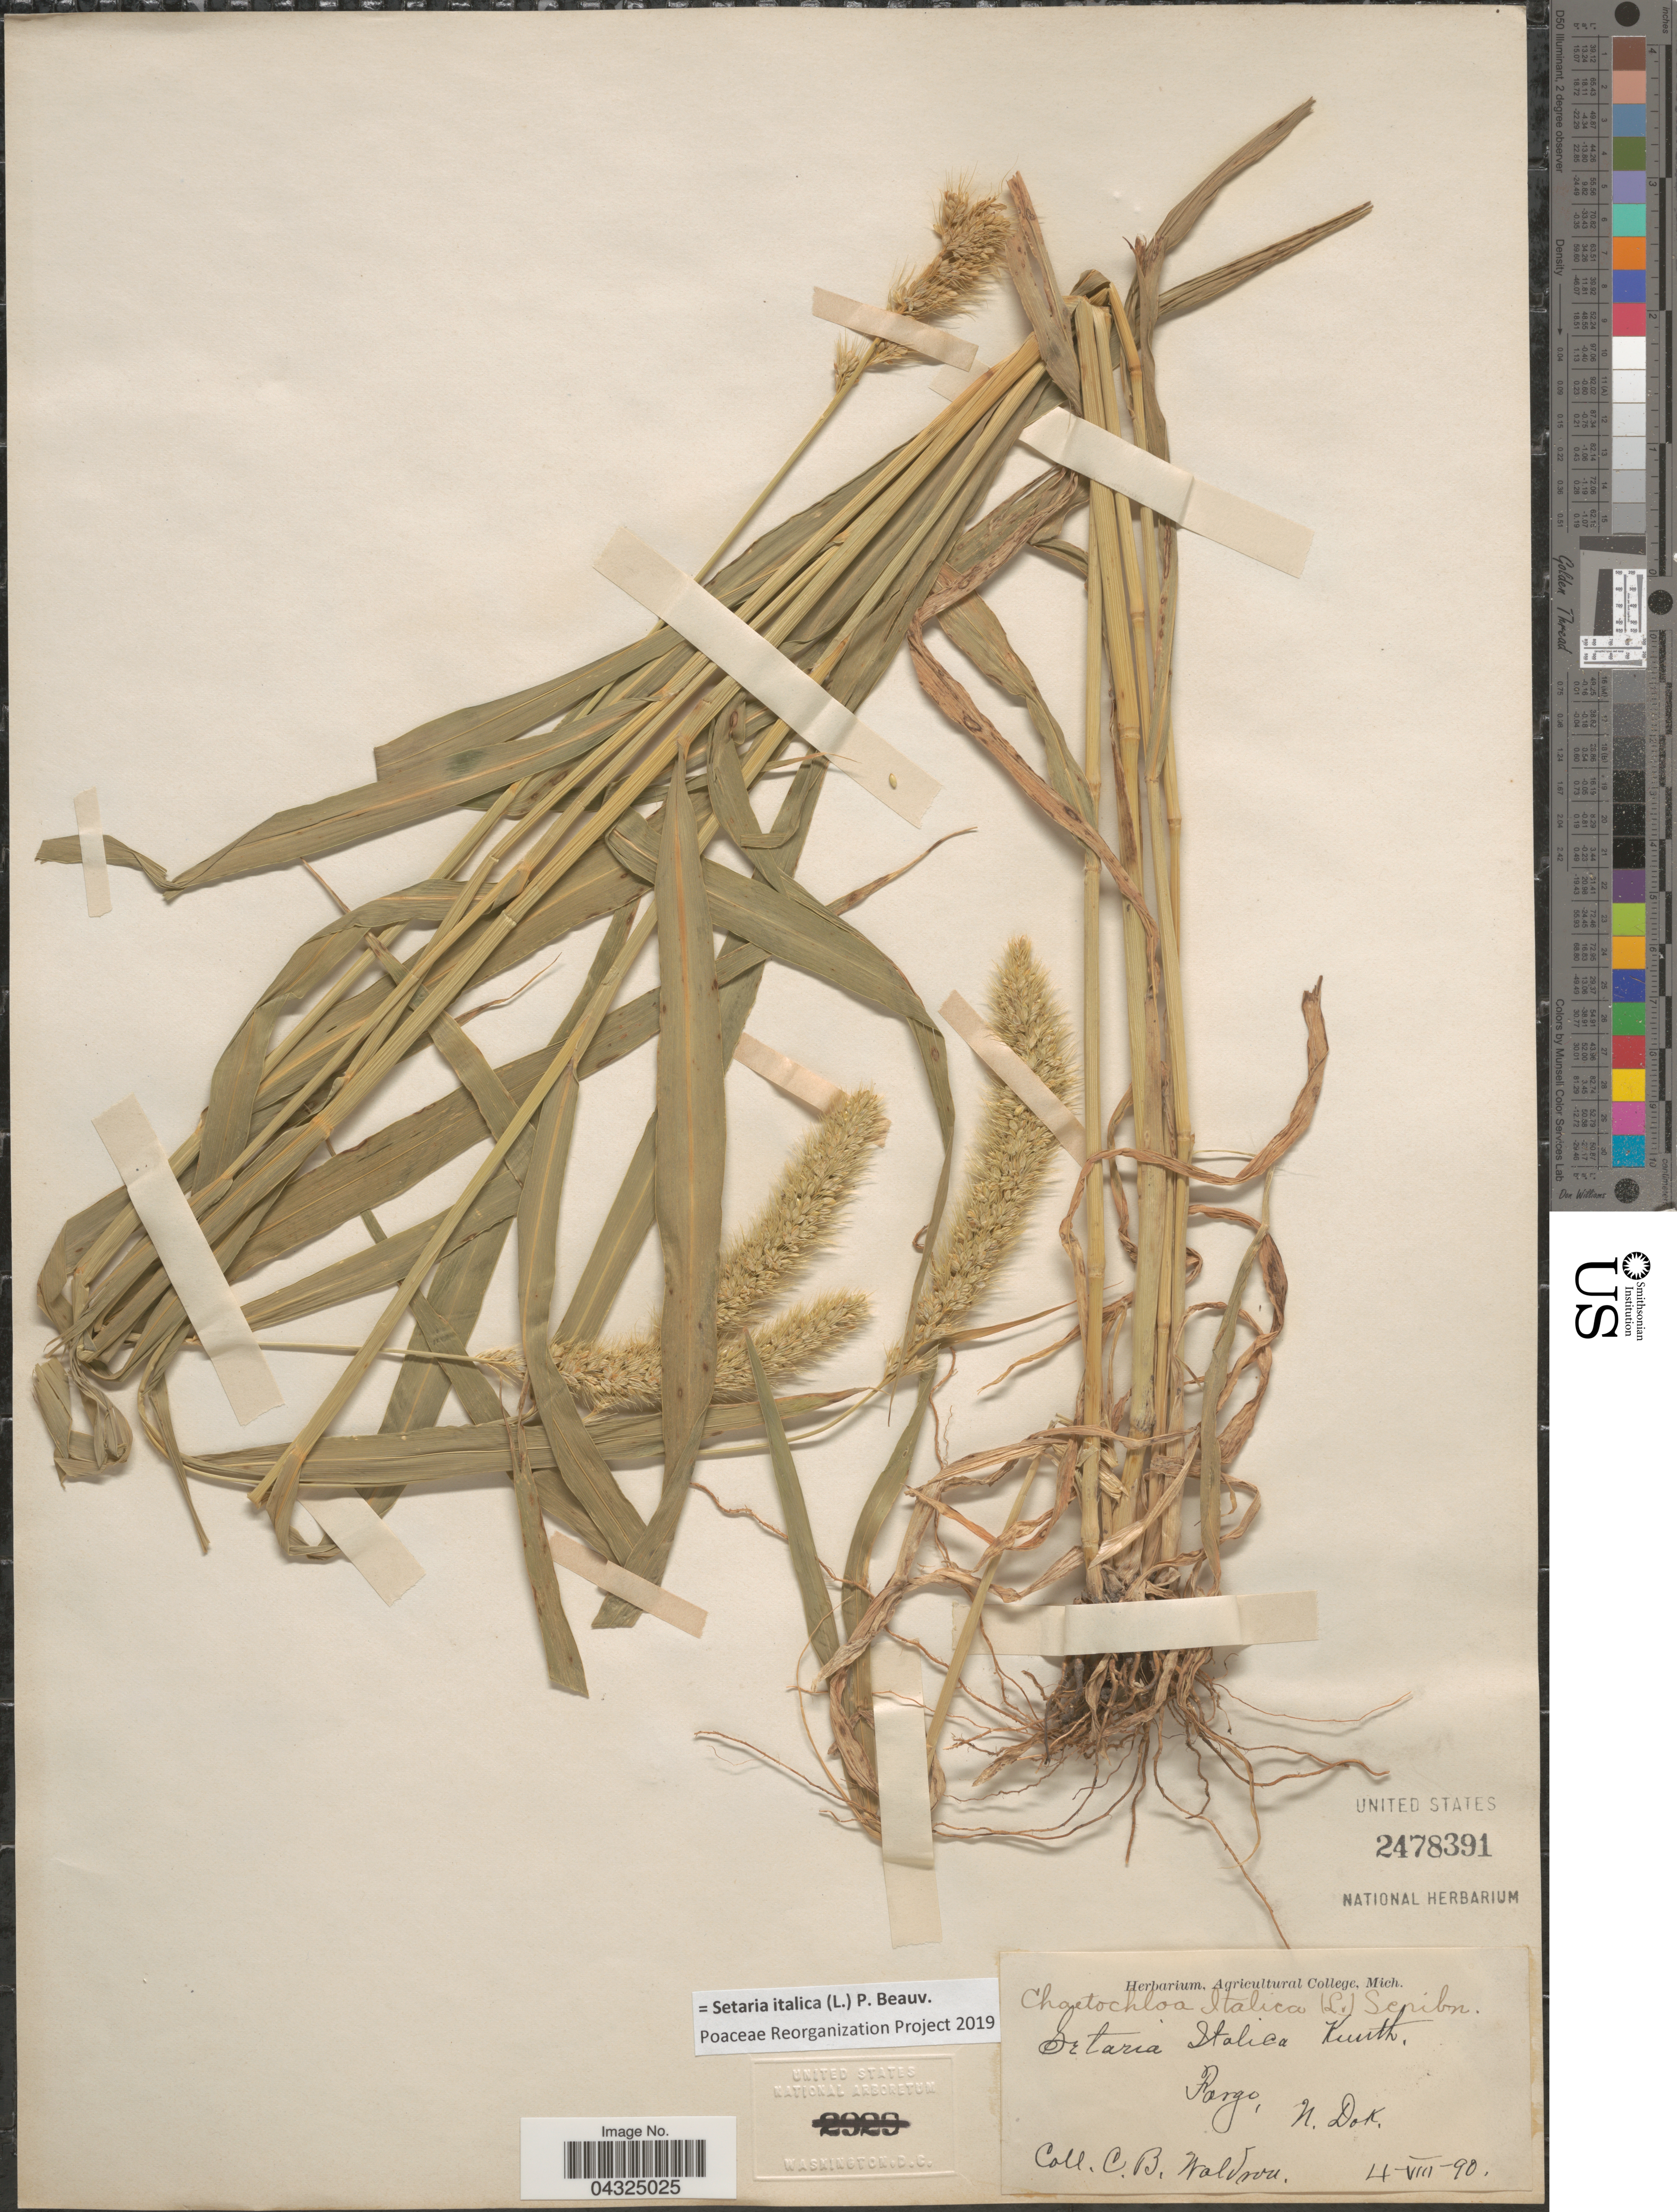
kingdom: Plantae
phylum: Tracheophyta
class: Liliopsida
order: Poales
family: Poaceae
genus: Setaria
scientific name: Setaria italica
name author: (L.) P. Beauv.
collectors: C. Waldron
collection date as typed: Transcribed d/m/y: 4/8/90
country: United States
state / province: North Dakota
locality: Fargo.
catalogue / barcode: US 2478391